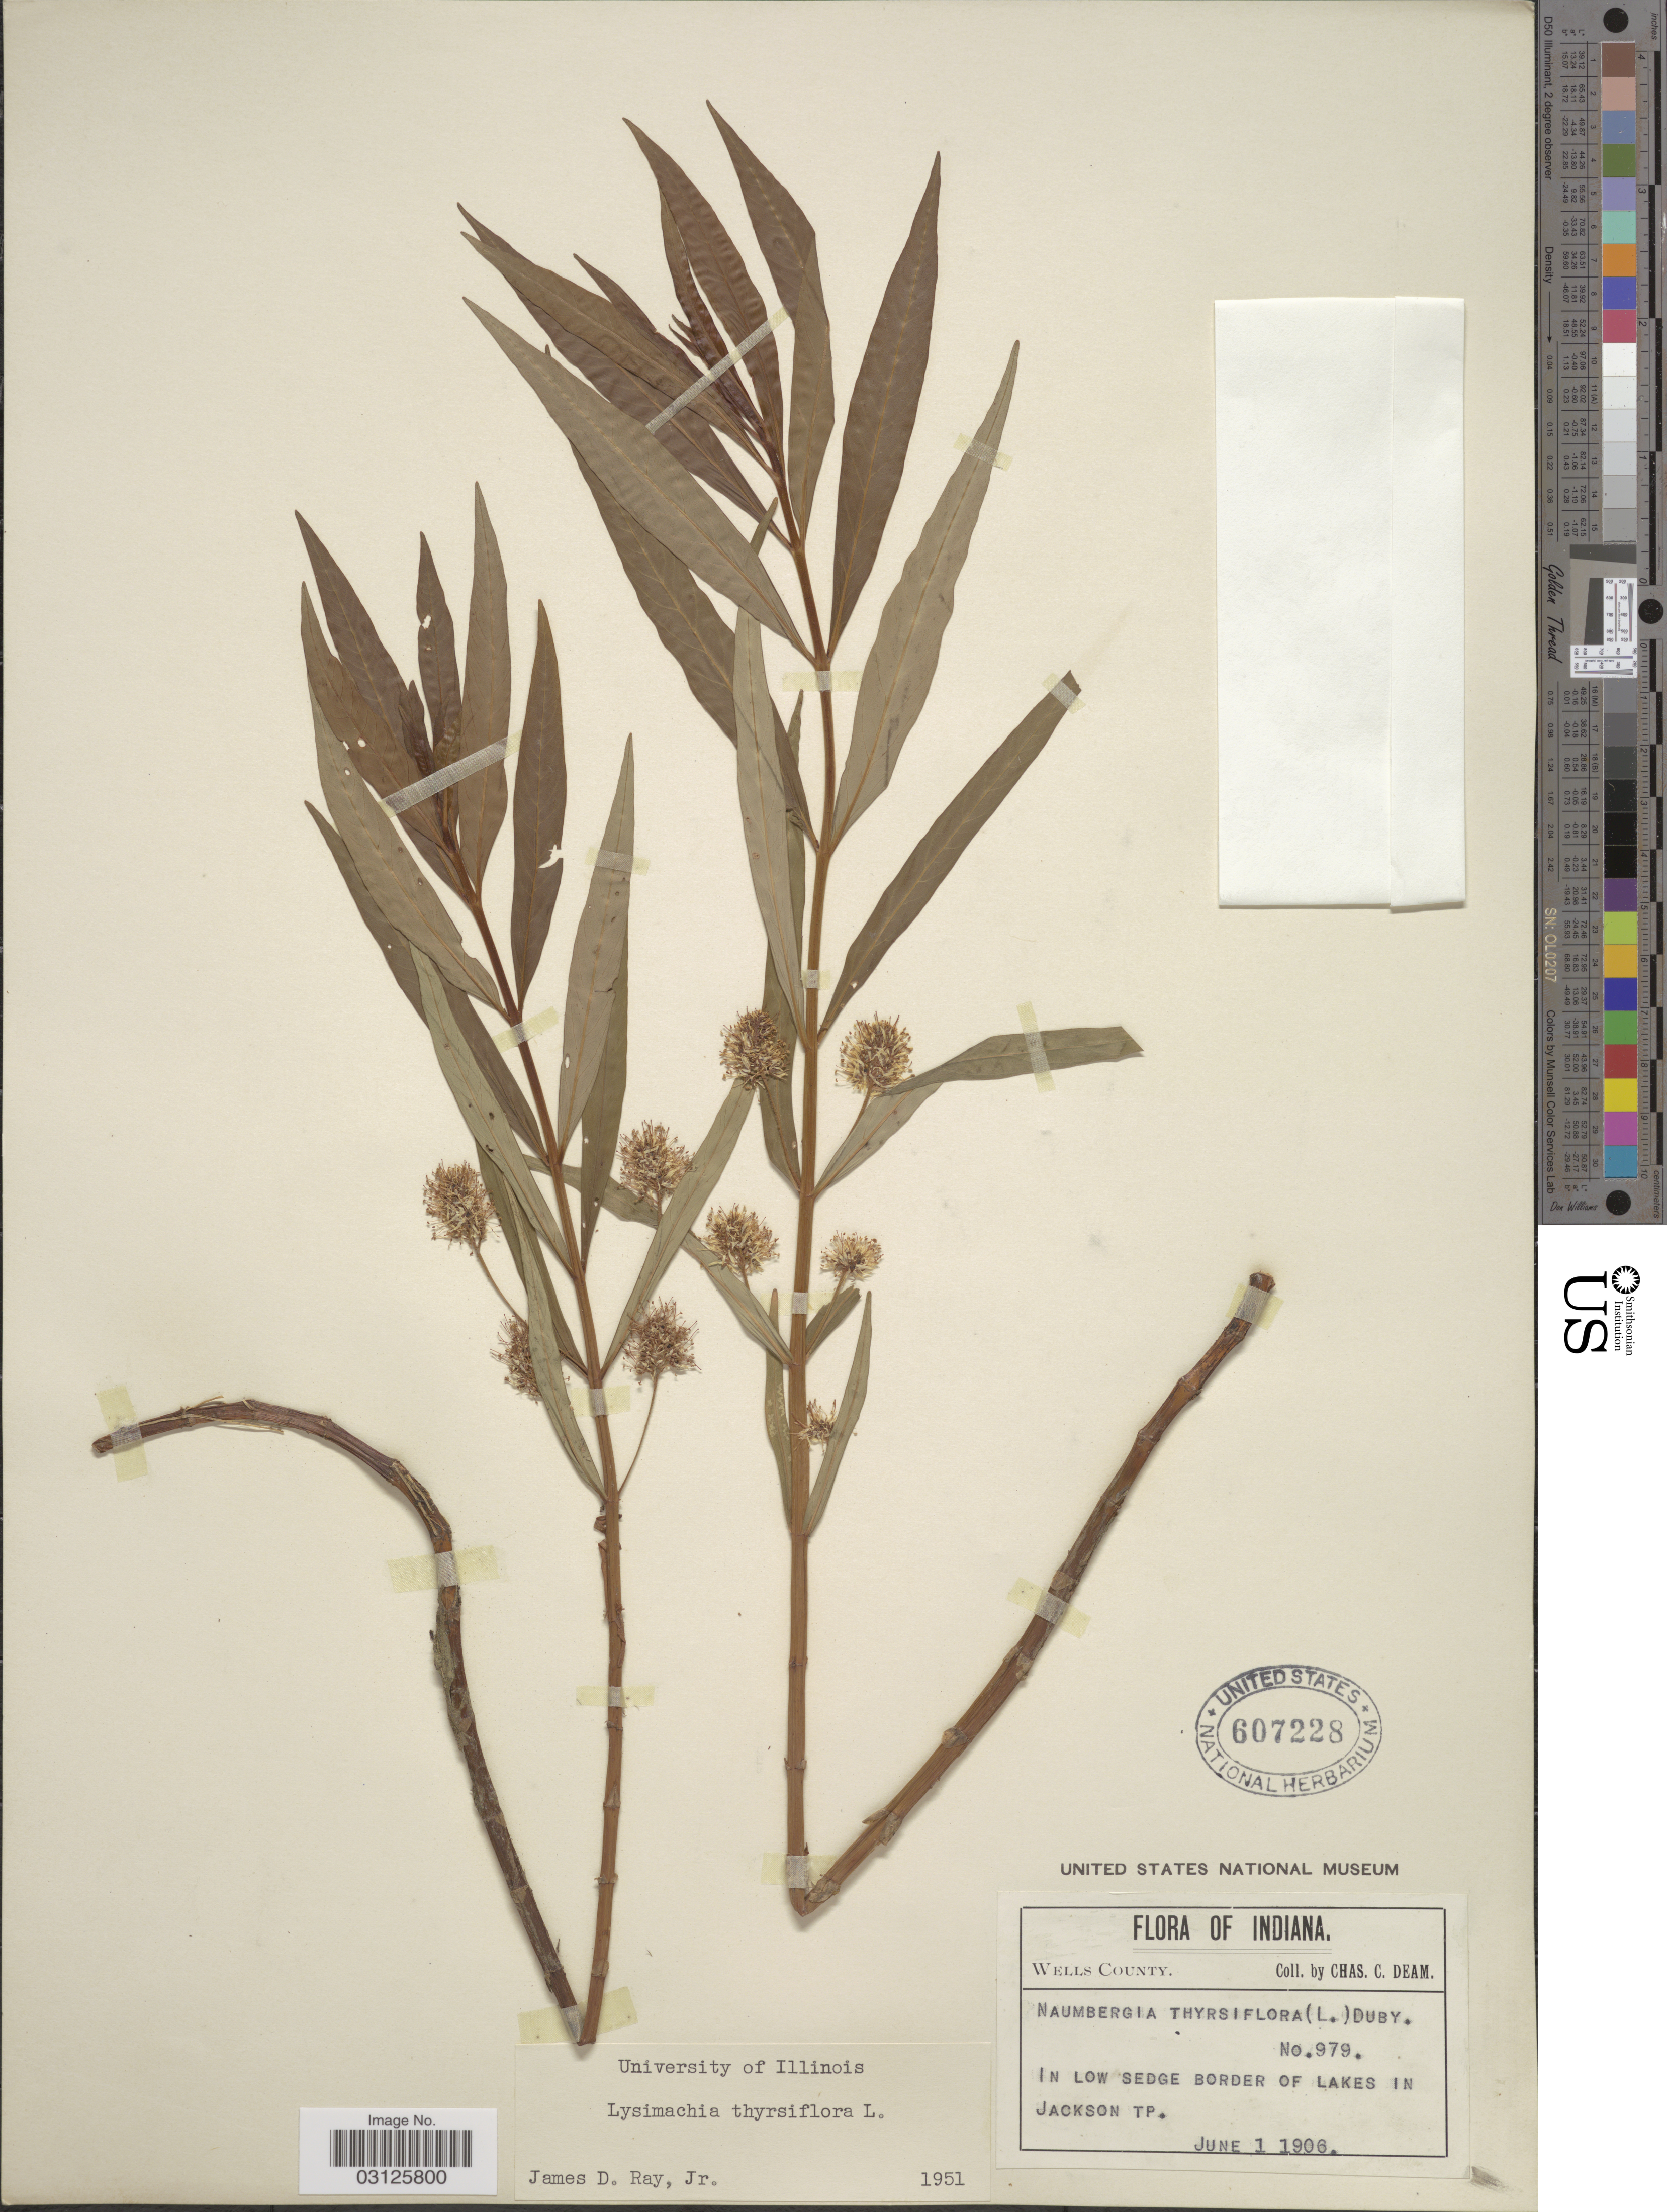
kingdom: Plantae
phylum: Tracheophyta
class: Magnoliopsida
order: Ericales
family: Primulaceae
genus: Lysimachia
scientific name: Lysimachia thyrsiflora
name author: L.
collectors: C. C. Deam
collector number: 979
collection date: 1906-06-01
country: United States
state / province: Indiana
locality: Wells County. In low sedge border of Lakes in Jackson Tp.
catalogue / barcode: US 607228